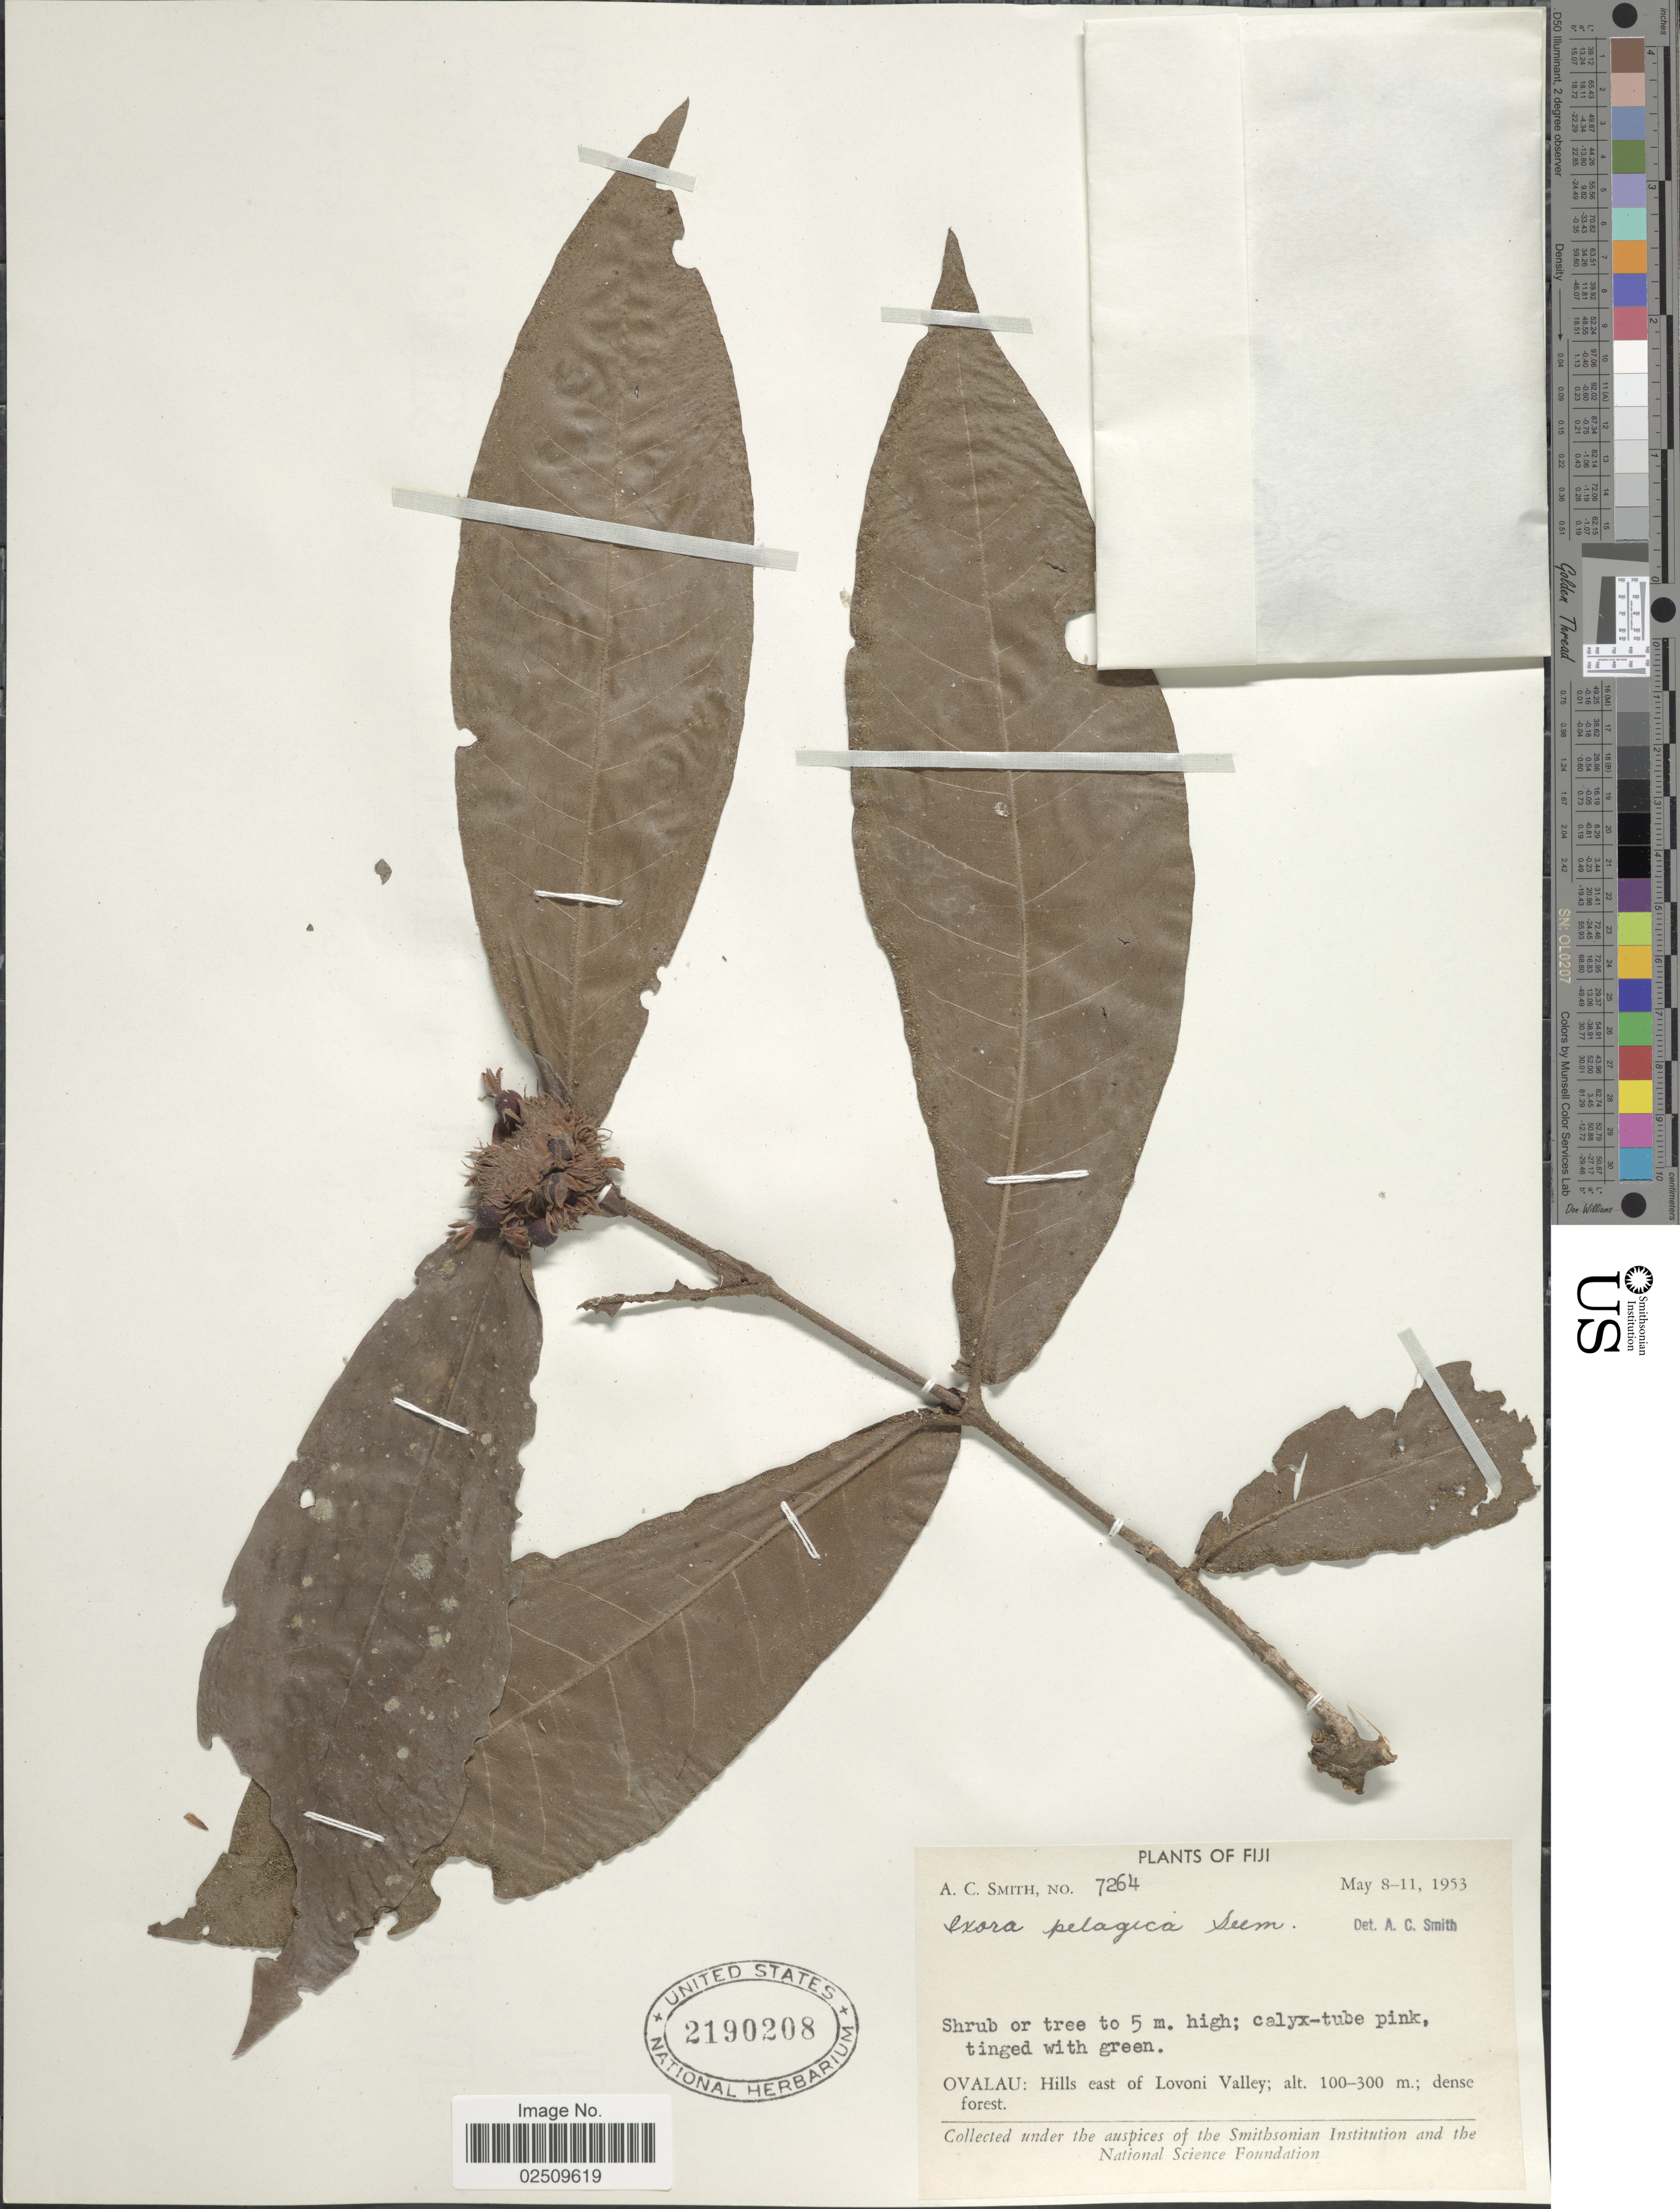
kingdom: Plantae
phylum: Tracheophyta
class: Magnoliopsida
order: Gentianales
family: Rubiaceae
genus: Ixora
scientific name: Ixora pelagia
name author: Seem.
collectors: A. C. Smith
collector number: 7264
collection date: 1953-05-08/1953-05-11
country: Fiji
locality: Ovalau: Hills east of Lovoni Valley; dense forest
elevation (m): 100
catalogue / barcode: US 2190208